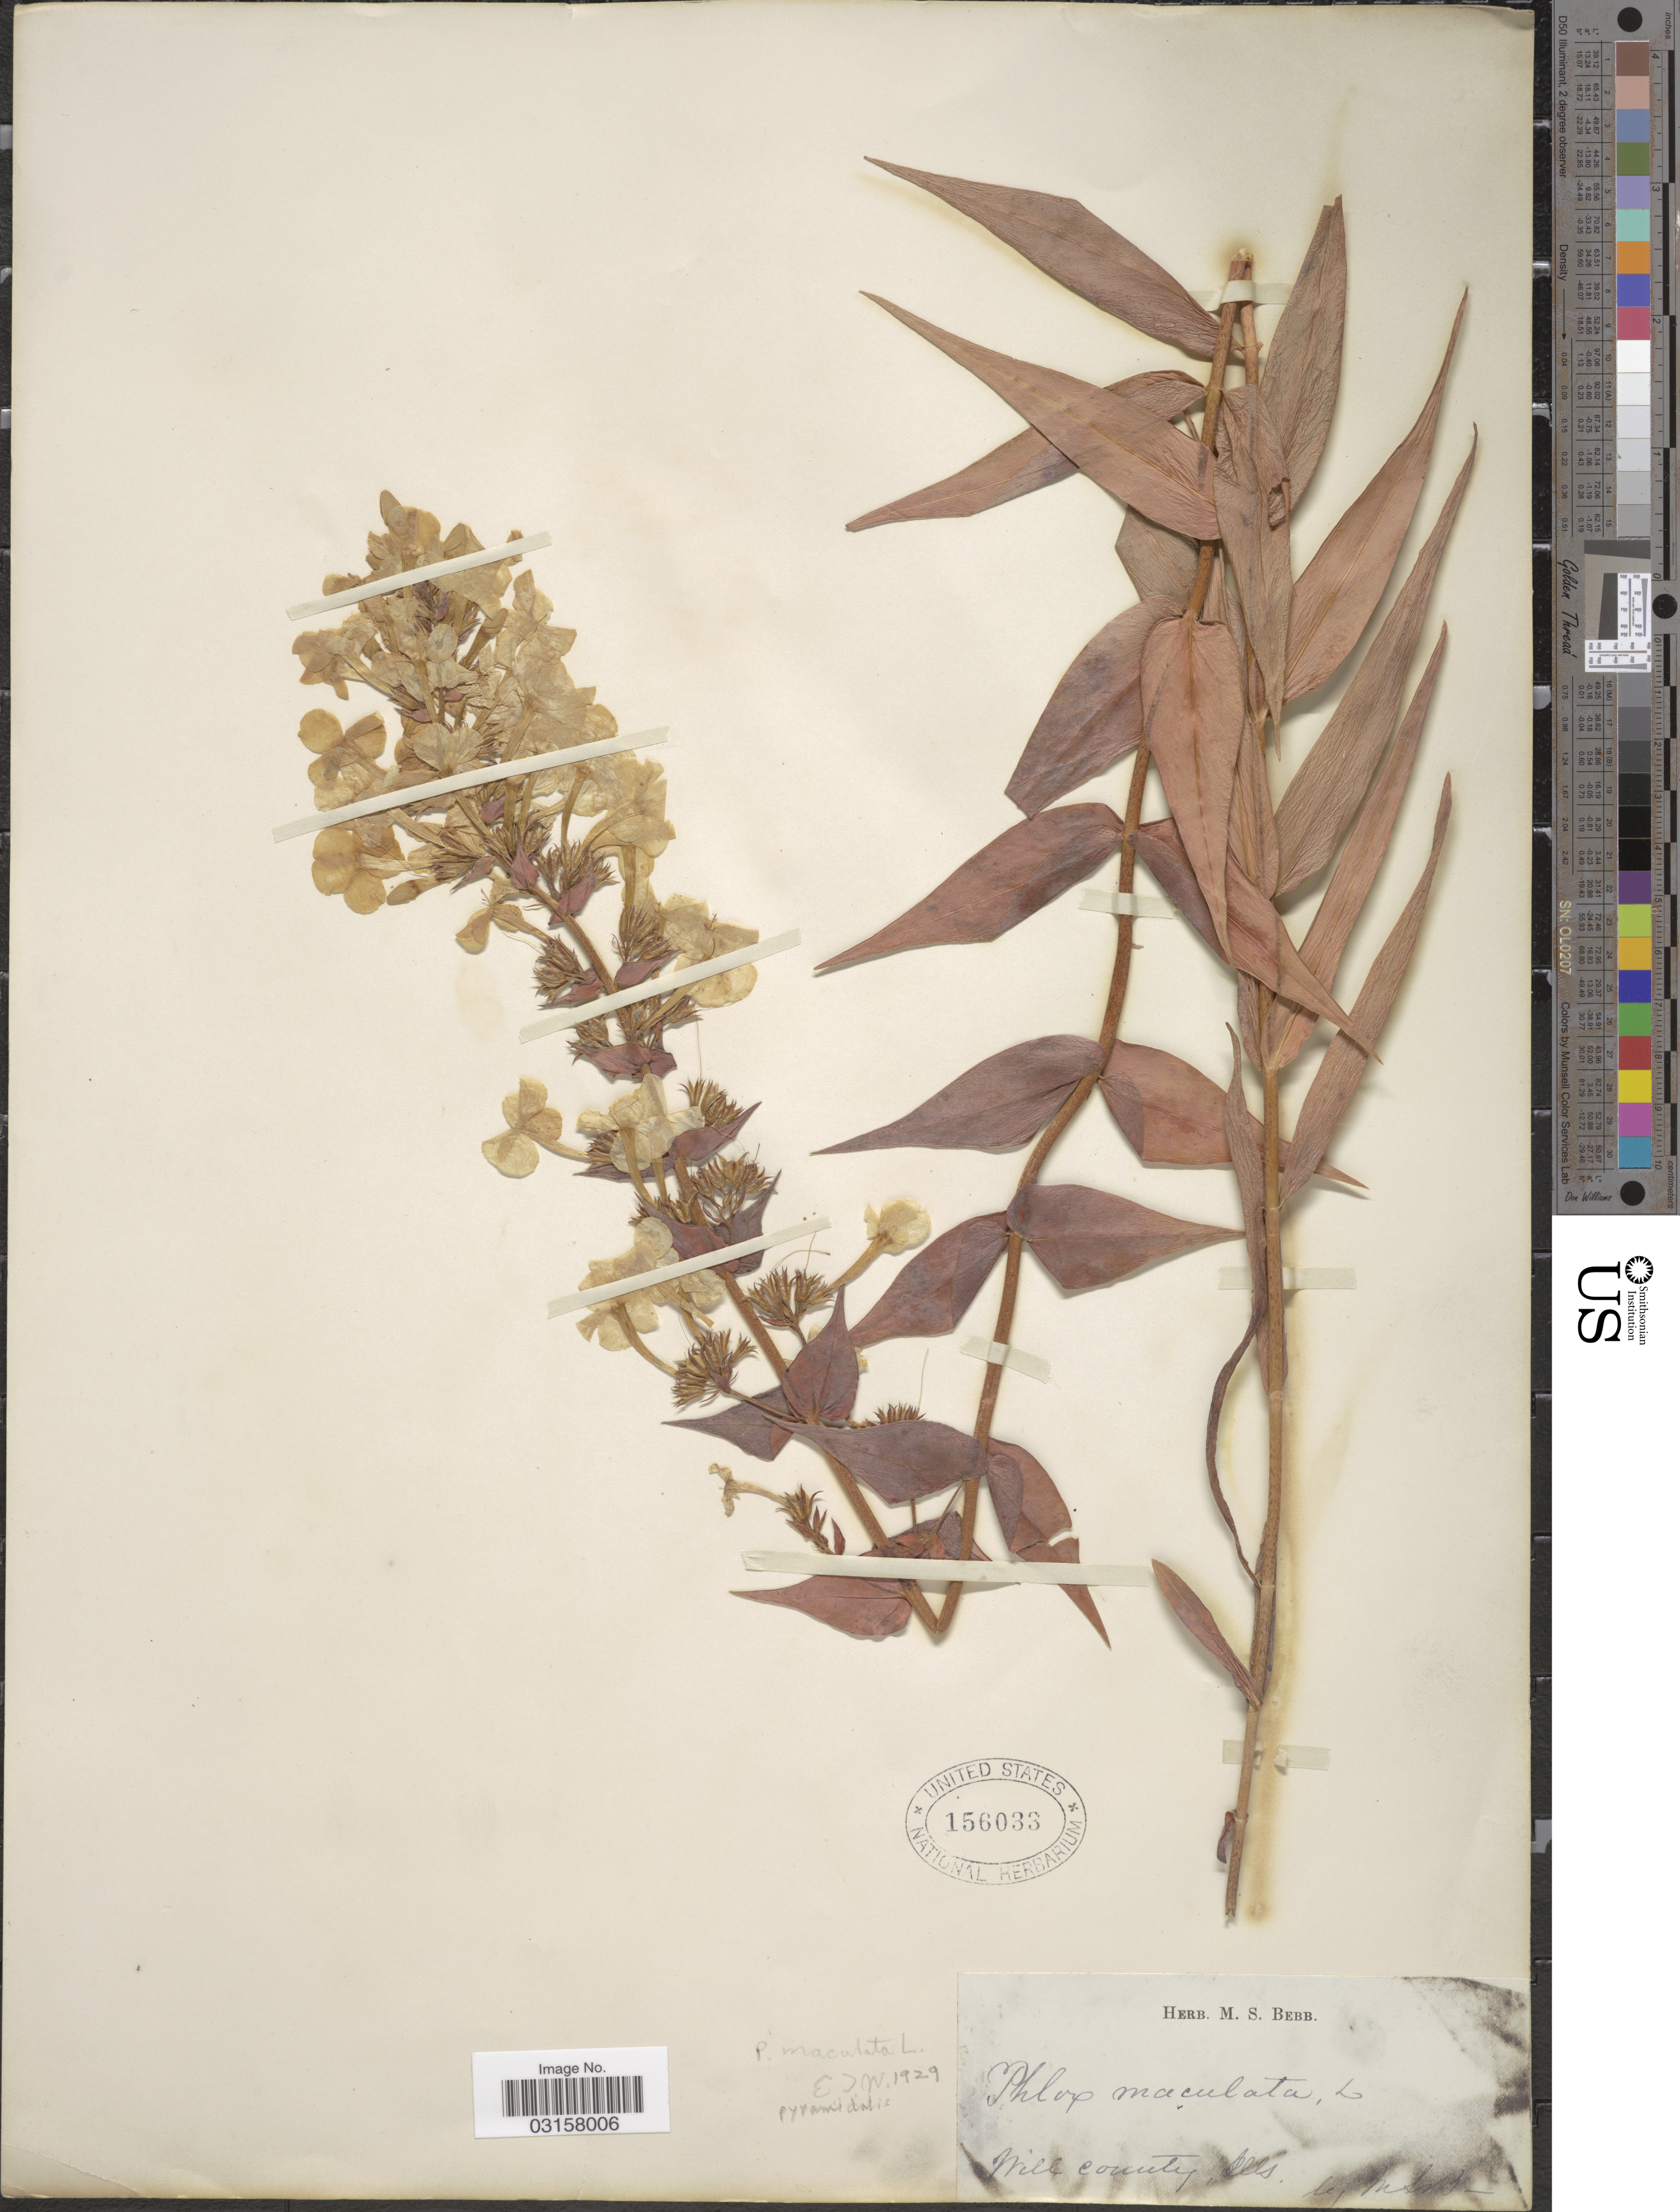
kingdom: Plantae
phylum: Tracheophyta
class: Magnoliopsida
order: Ericales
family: Polemoniaceae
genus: Phlox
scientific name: Phlox x pyramidalis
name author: (Sm.) Wherry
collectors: M. Bebb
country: United States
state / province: Illinois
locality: Will County.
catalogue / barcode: US 156033